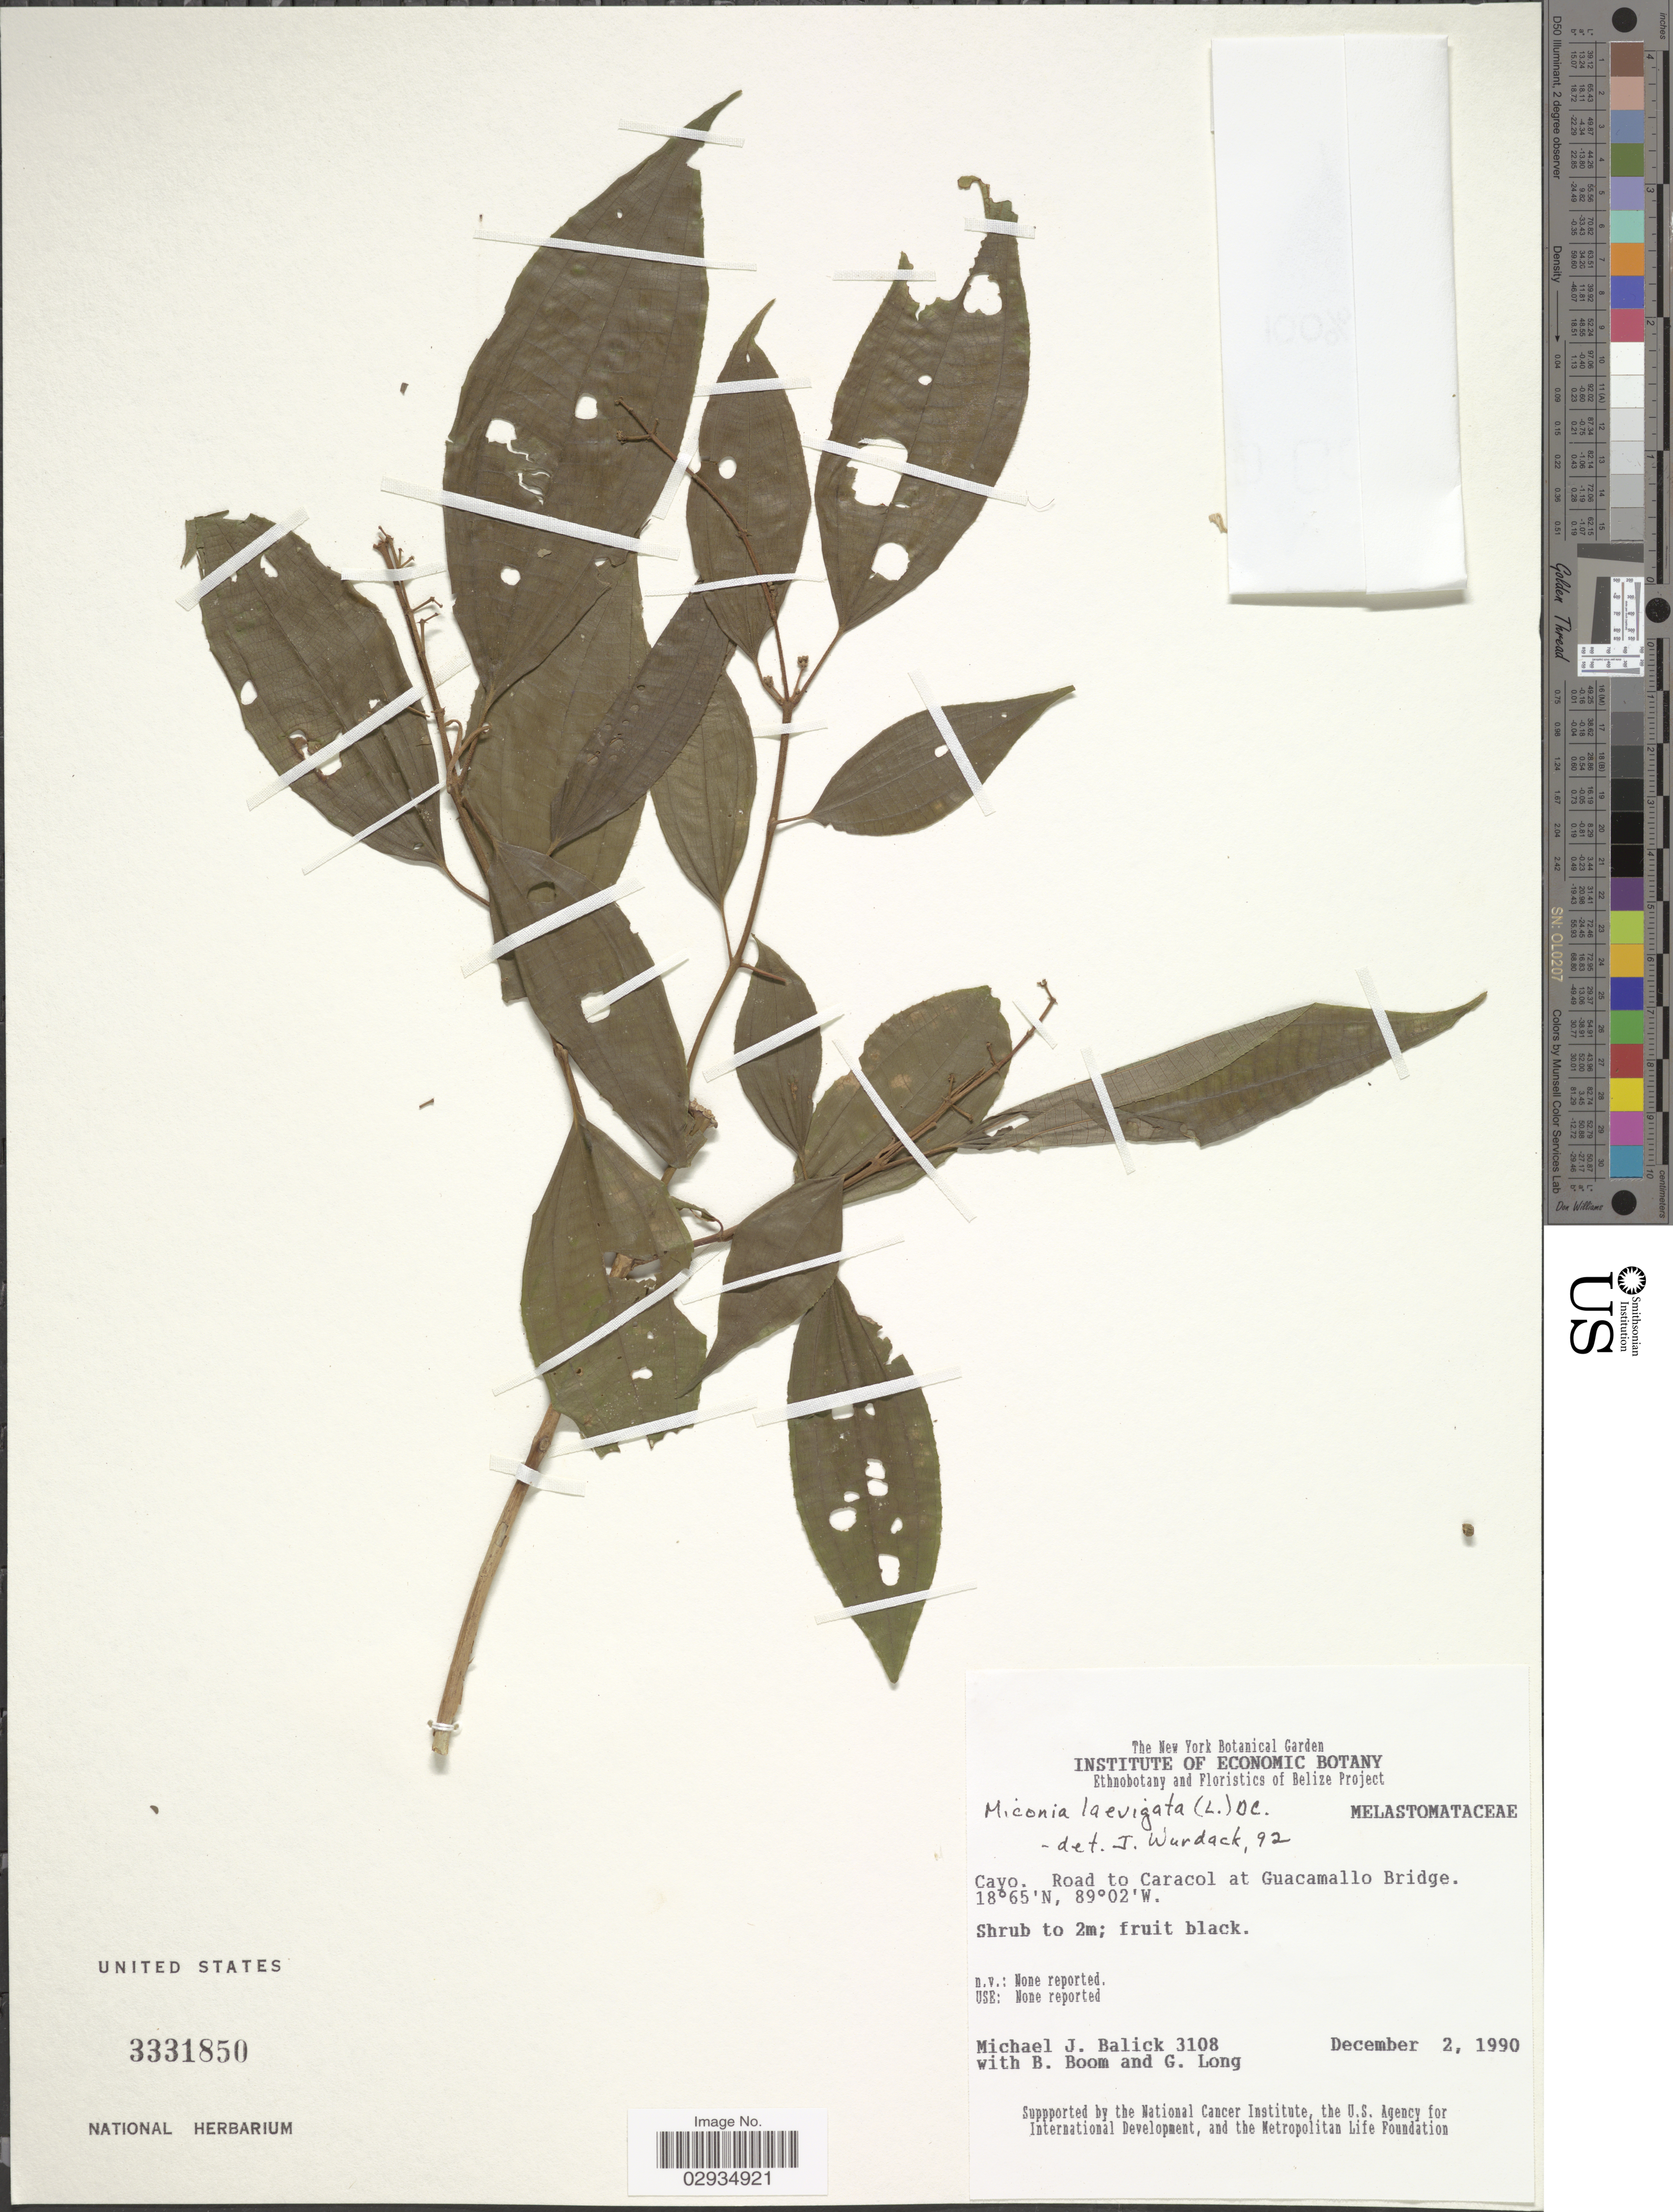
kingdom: Plantae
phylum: Tracheophyta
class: Magnoliopsida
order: Myrtales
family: Melastomataceae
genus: Miconia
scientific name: Miconia laevigata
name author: (L.) D. Don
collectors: M. J. Balick, B. M. Boom & G. Long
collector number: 3108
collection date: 1990-12-02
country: Belize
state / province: Cayo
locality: Road to Caracol at Guacamallo Bridge.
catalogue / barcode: US 3331850